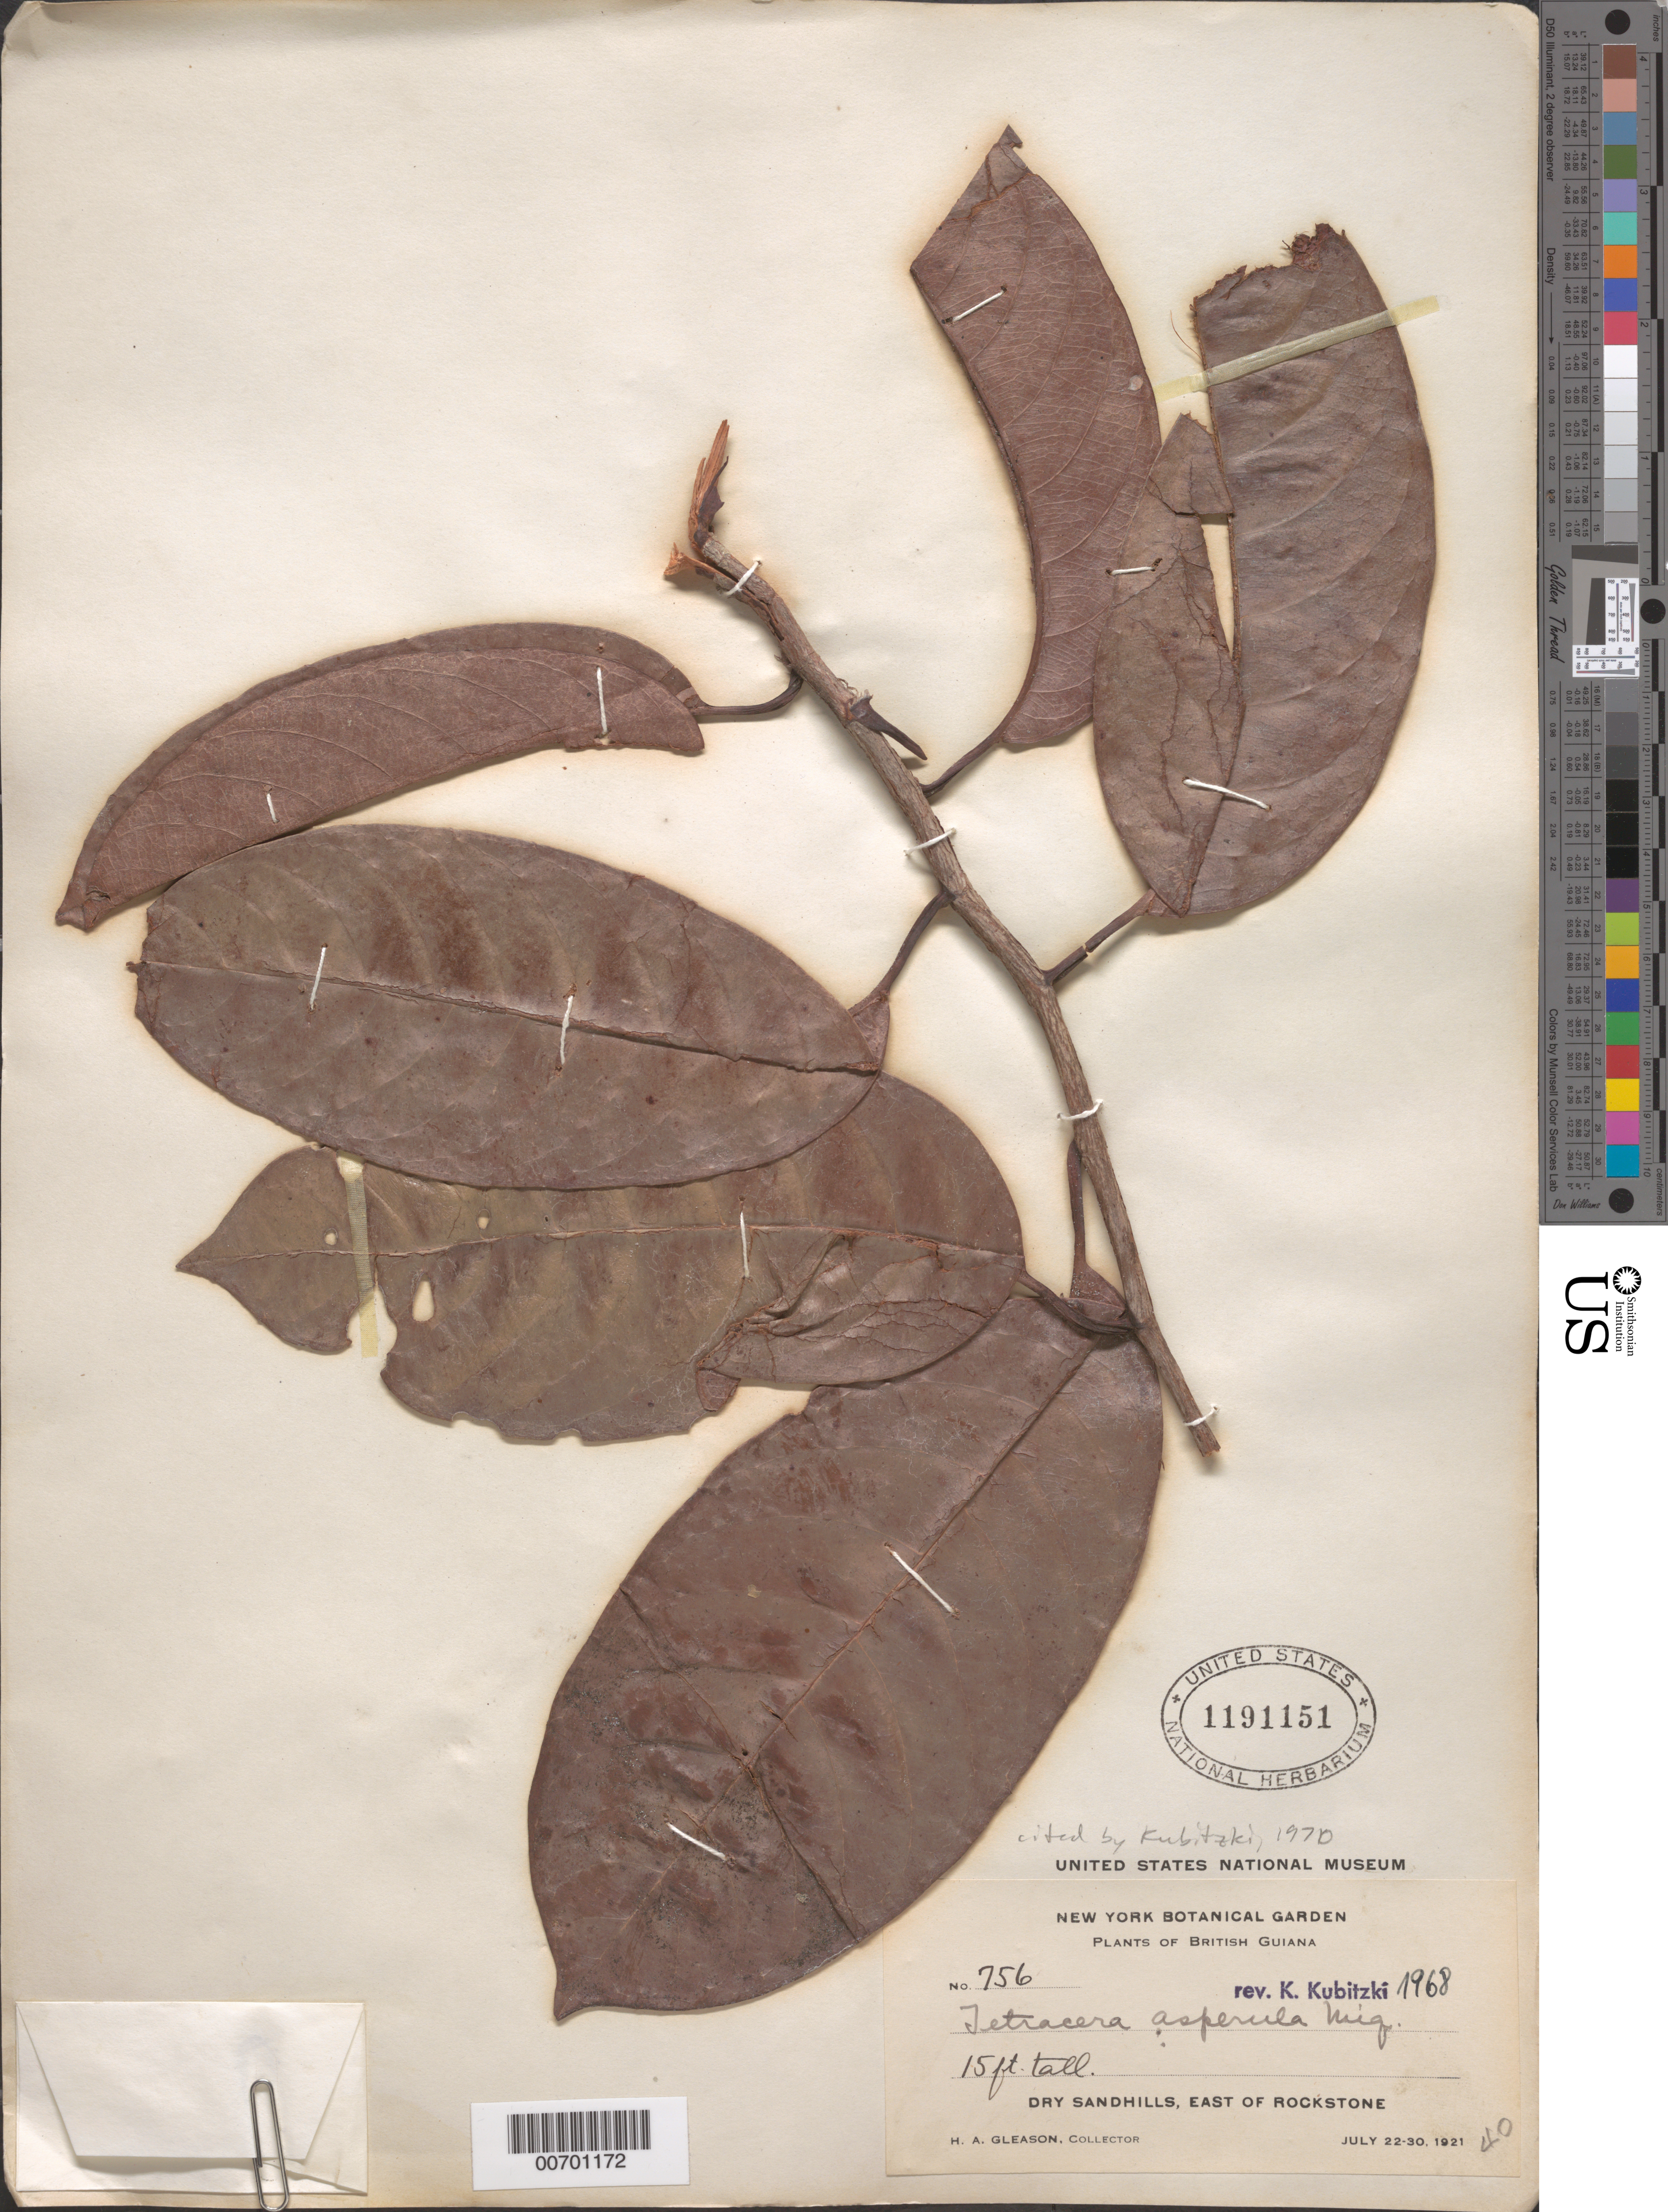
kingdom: Plantae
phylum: Tracheophyta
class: Magnoliopsida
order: Dilleniales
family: Dilleniaceae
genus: Tetracera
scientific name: Tetracera asperula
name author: Miq.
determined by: Kubitzki, Klaus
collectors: H. A. Gleason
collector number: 756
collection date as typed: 22-Jul-21 to 30-Jul-21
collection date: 1921-07-22/1921-07-30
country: Guyana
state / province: U. Demerara-Berbice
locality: Rockstone, E of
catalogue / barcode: US 1191151